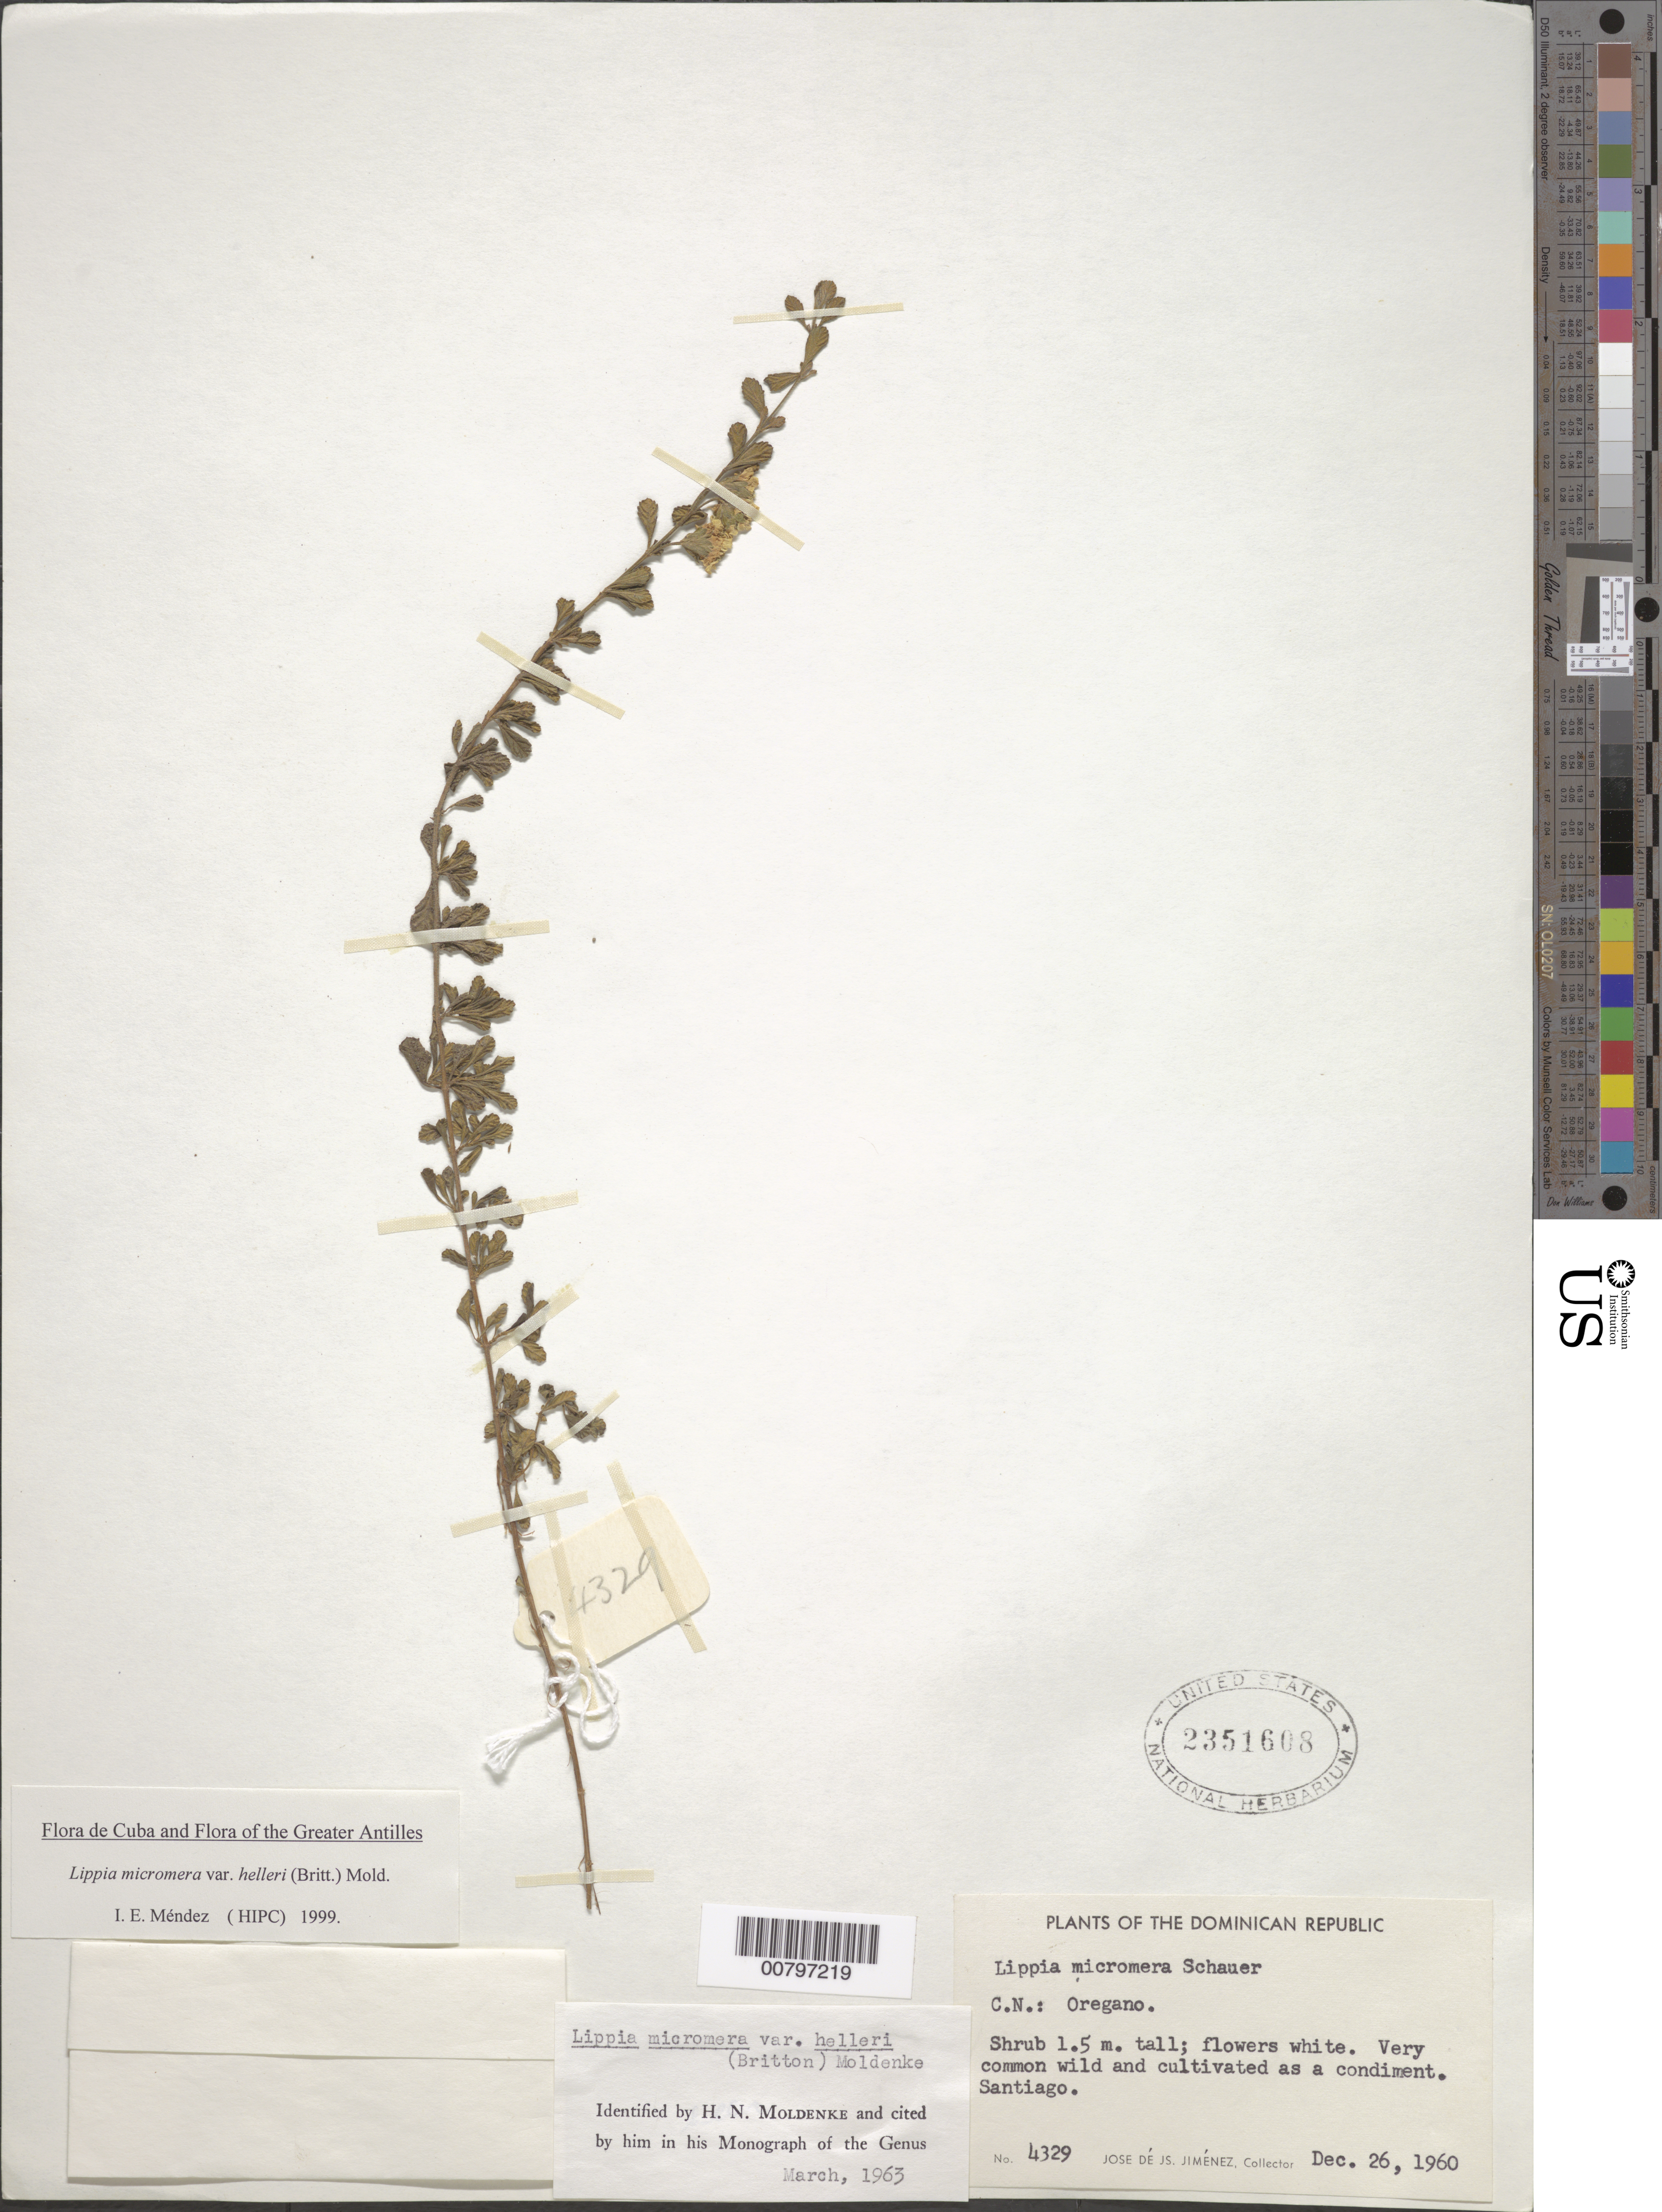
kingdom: Plantae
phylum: Tracheophyta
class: Magnoliopsida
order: Lamiales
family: Verbenaceae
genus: Lippia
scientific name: Lippia micromera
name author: Schauer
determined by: Méndez, Isidro E., (HIPC)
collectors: J. J. Jiménez Almonte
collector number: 4329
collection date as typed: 26 Dec 1960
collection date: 1960-12-26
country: Dominican Republic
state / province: Santiago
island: Hispaniola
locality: Santiago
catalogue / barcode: US 2351608